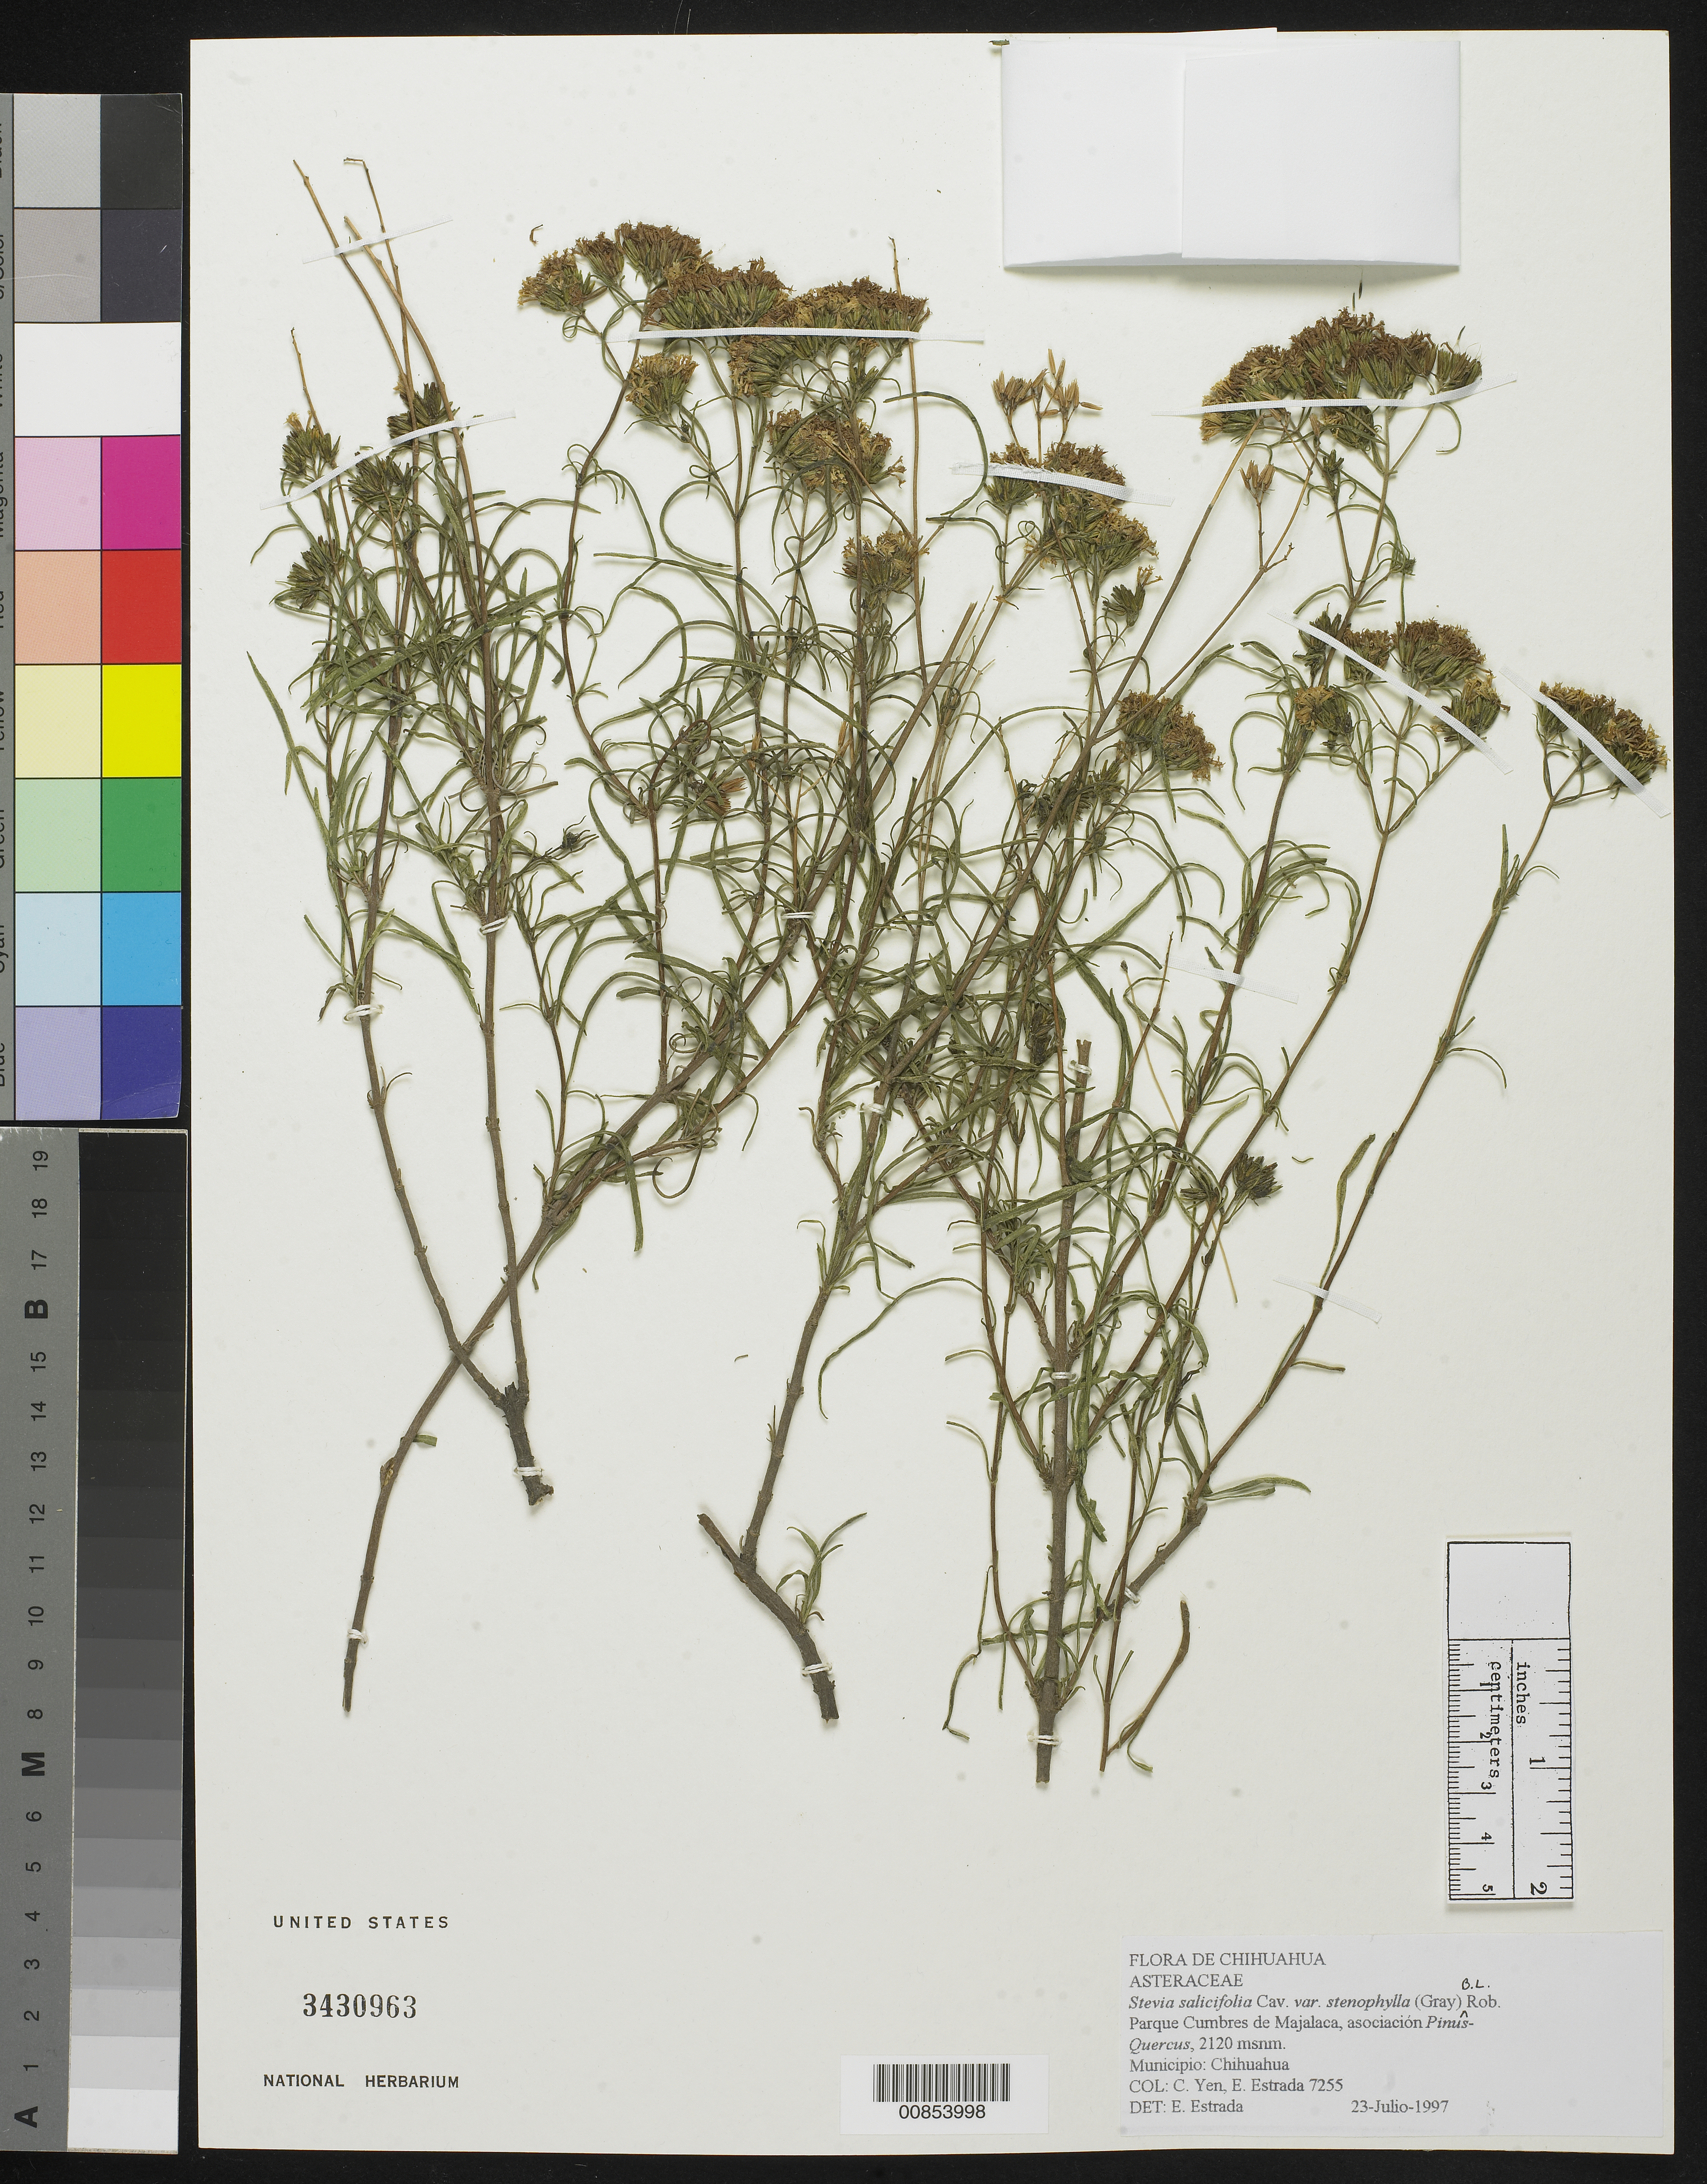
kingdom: Plantae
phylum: Tracheophyta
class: Magnoliopsida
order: Asterales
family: Asteraceae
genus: Stevia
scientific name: Stevia salicifolia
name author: Cav.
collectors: Y. C. Yang & E. Estrada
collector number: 7255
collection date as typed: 23 Jul 1997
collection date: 1997-07-23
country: Mexico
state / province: Chihuahua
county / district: Chihuahua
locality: Parque Cumbres de Majalca.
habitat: Asociación Pinus-Quercus.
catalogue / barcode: US 3430963